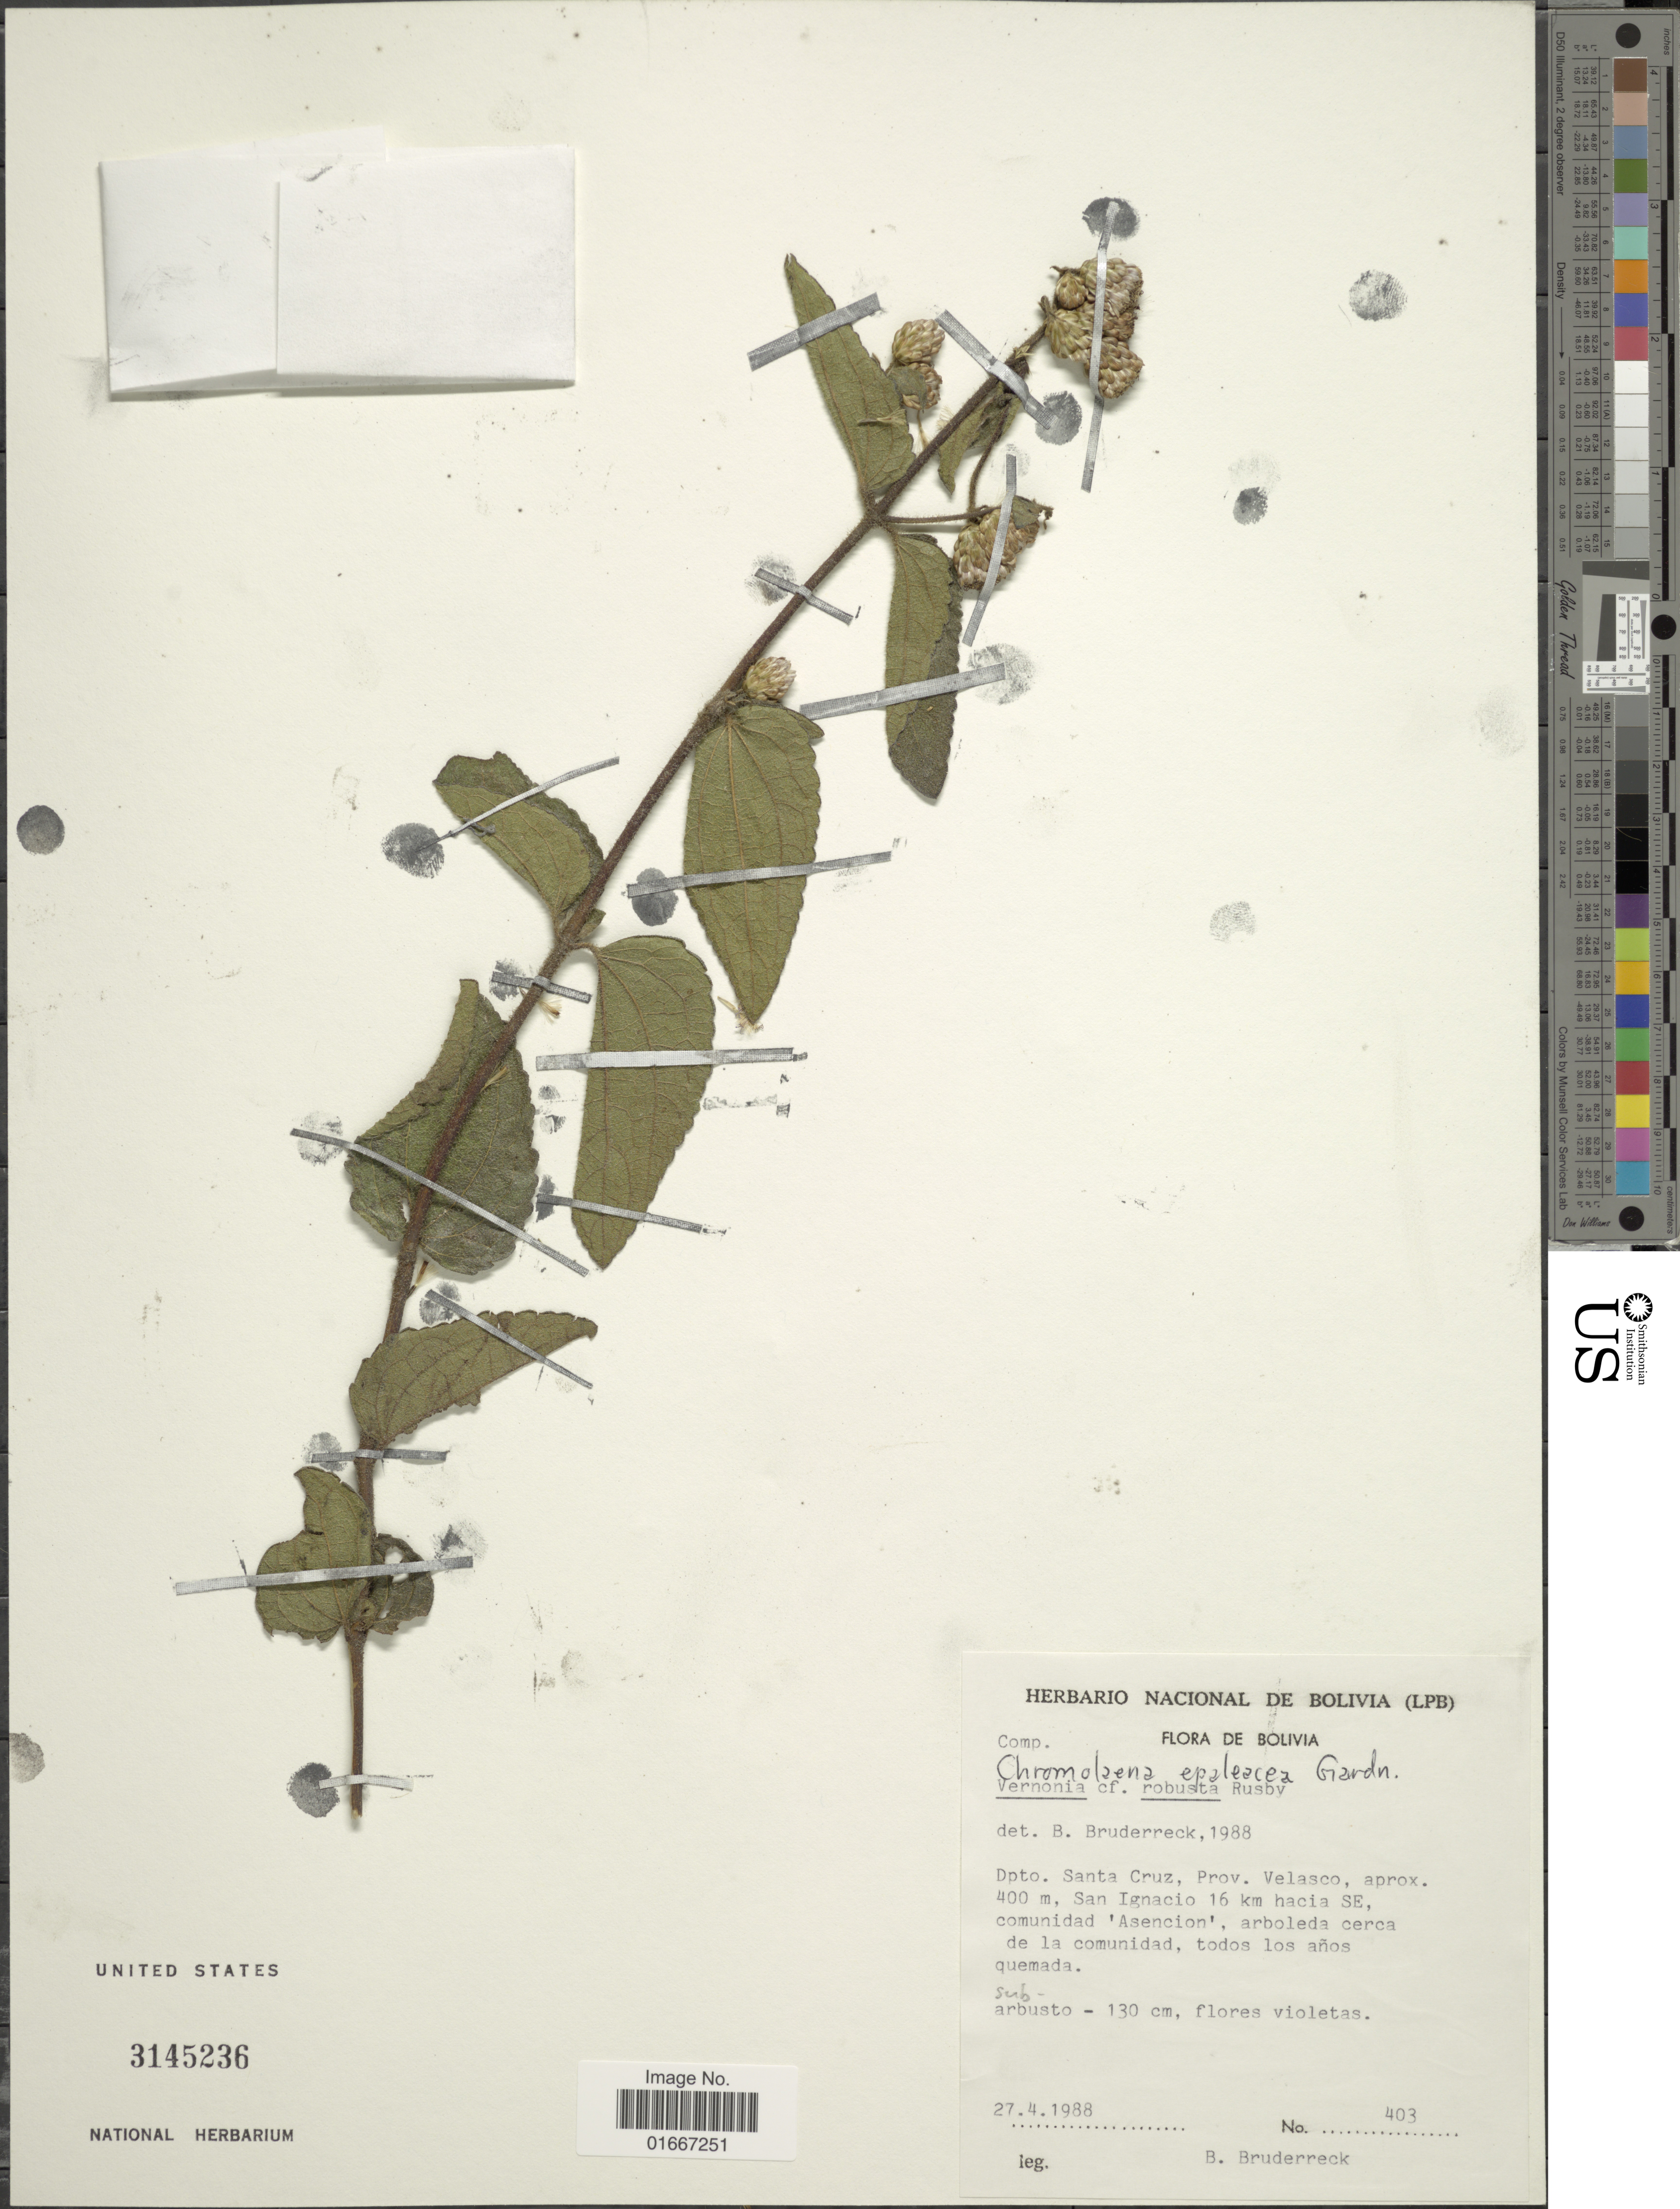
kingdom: Plantae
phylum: Tracheophyta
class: Magnoliopsida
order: Asterales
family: Asteraceae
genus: Chromolaena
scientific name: Chromolaena epaleacea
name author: Gardner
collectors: B. Bruderreck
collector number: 403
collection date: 1988-04-27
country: Bolivia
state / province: Santa Cruz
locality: Prov. Velasco, aprox 400 m, San Ignacio 16 km hacia SE, comunidad "Asencion" , arboles cerca de la comunidad, todos los anos quemada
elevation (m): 400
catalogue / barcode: US 3145236